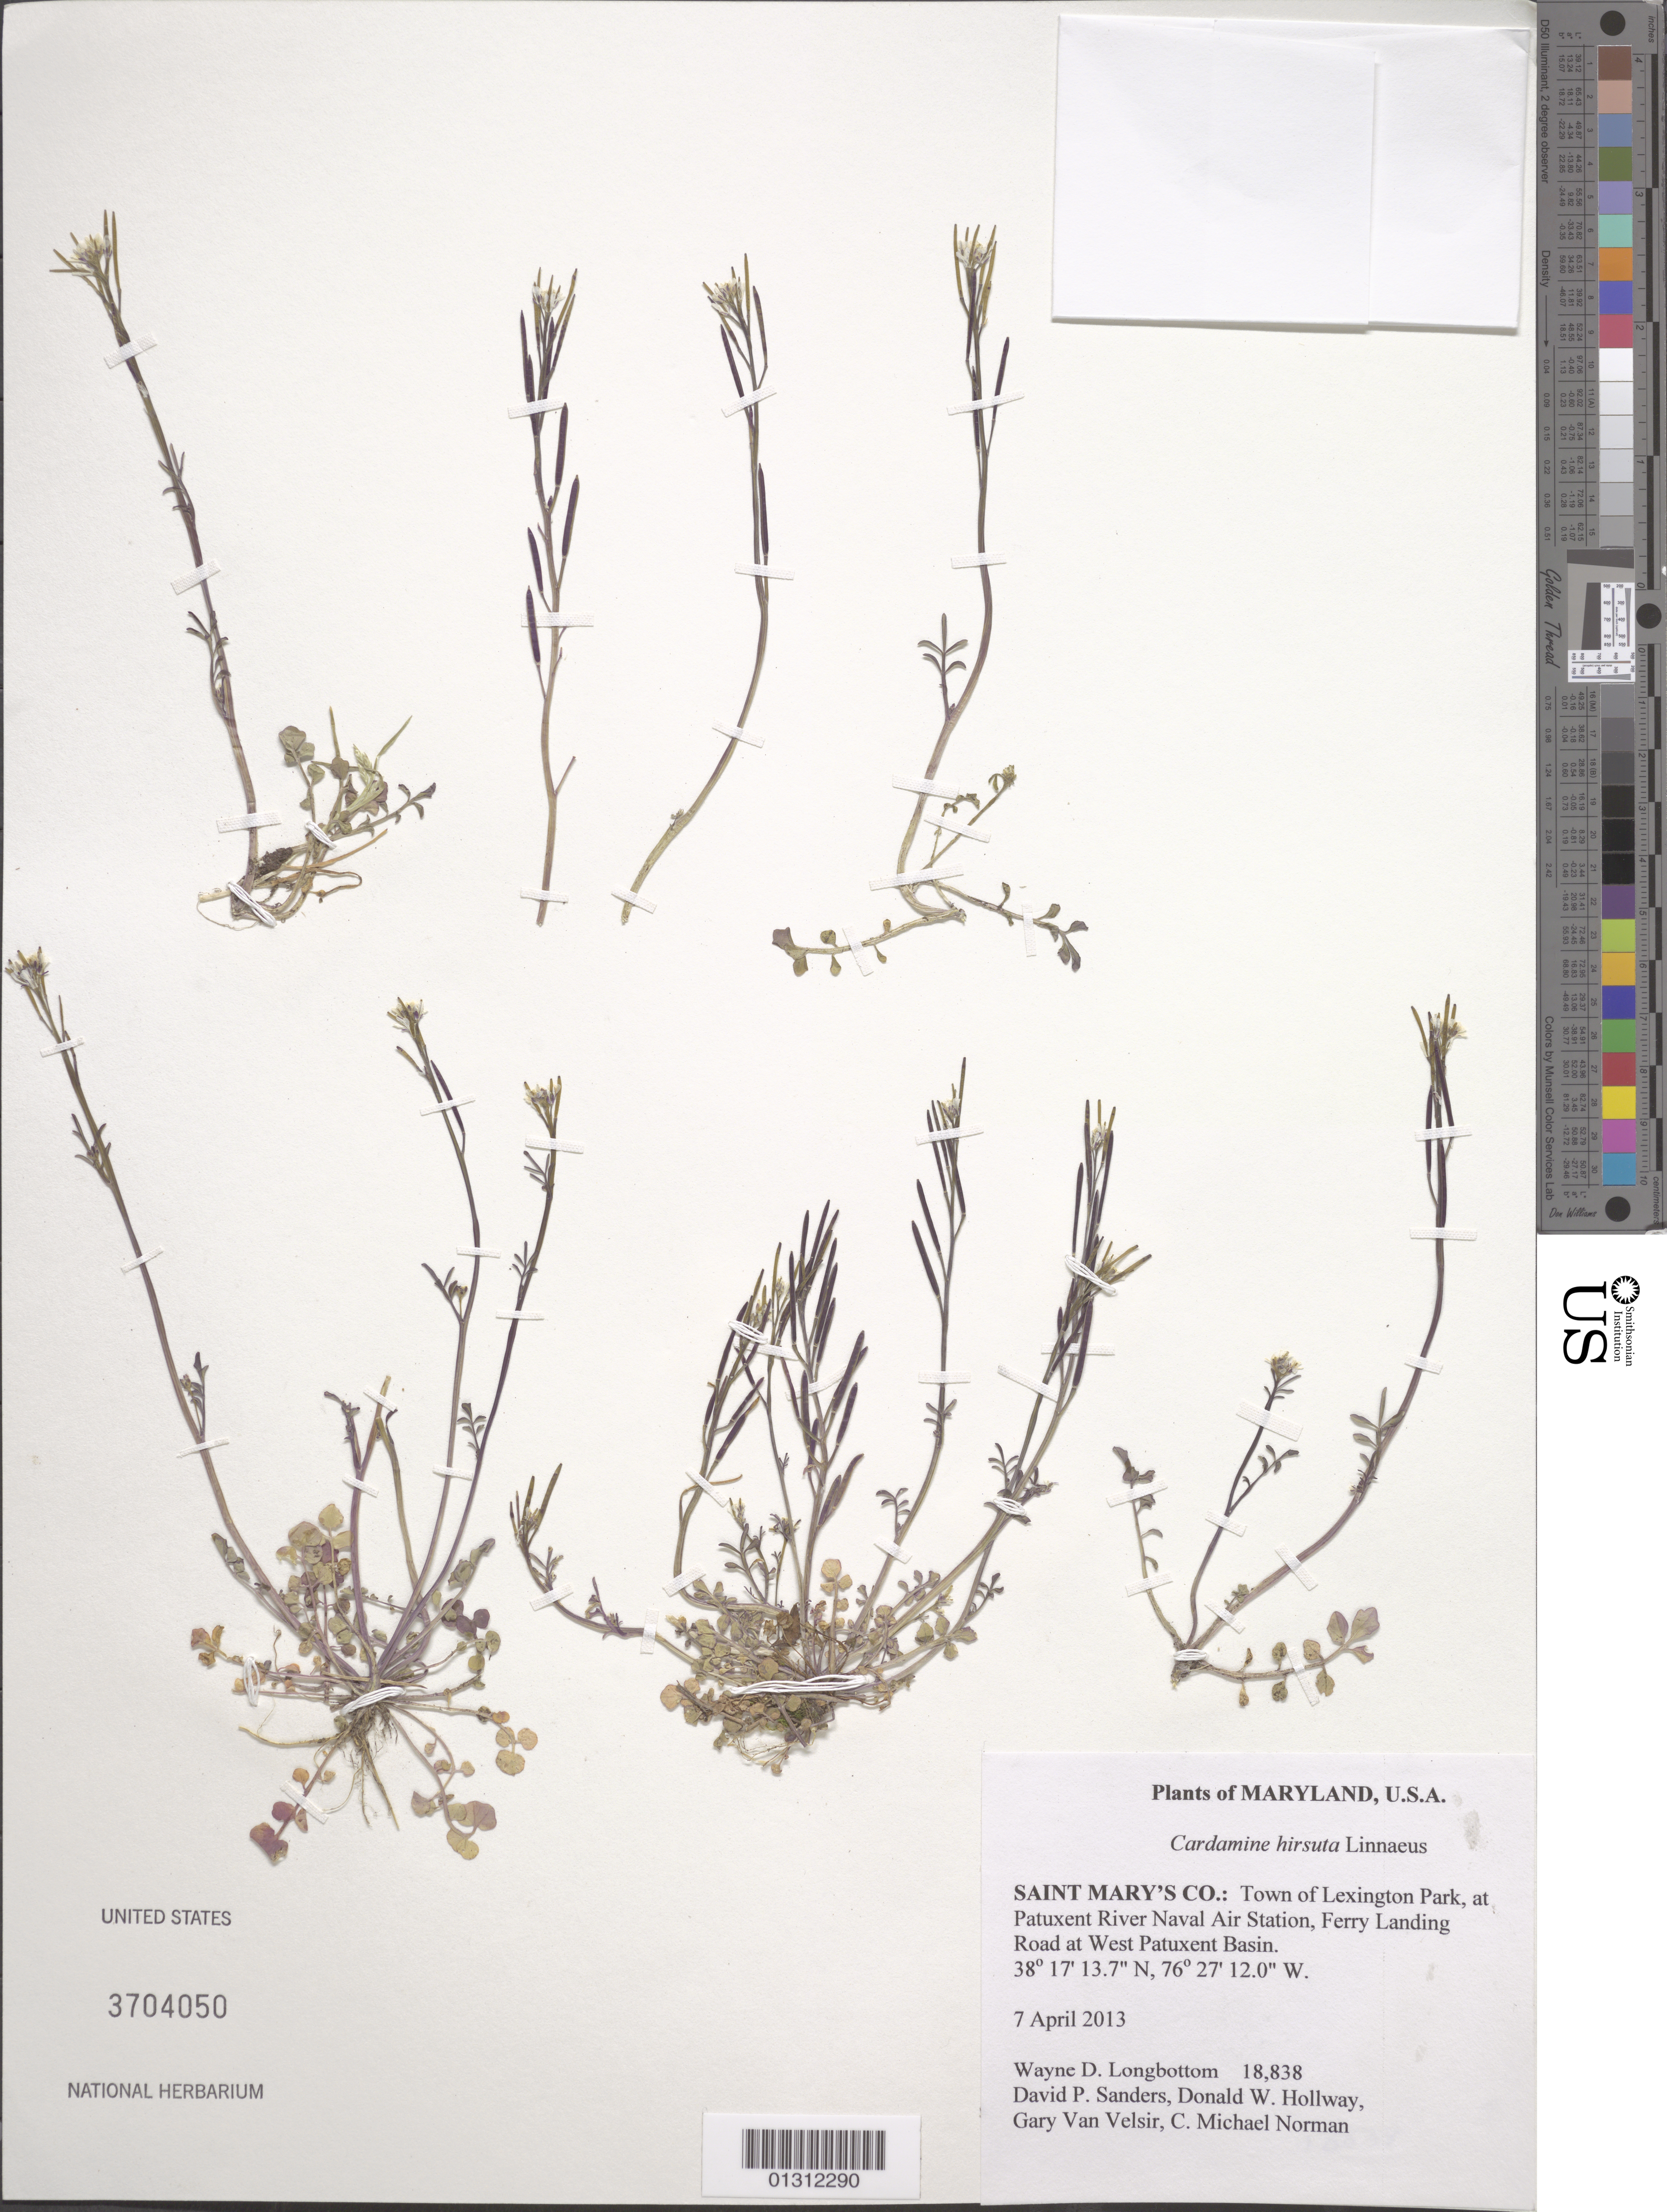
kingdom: Plantae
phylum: Tracheophyta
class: Magnoliopsida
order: Brassicales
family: Brassicaceae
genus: Cardamine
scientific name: Cardamine hirsuta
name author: L.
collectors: W. D. Longbottom, D. Sanders, D. Hollway, G. Van Velsir & C. Norman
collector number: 18838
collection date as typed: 7 April 2013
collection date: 2013-04-07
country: United States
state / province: Maryland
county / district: St. Mary's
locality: Town of Lexington Park, at Patuxent River Naval Air Station, Ferry Landing Road at West Patuxent Basin.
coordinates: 38 17 13.7 N, 76 27 12.0 W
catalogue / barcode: US 3704050